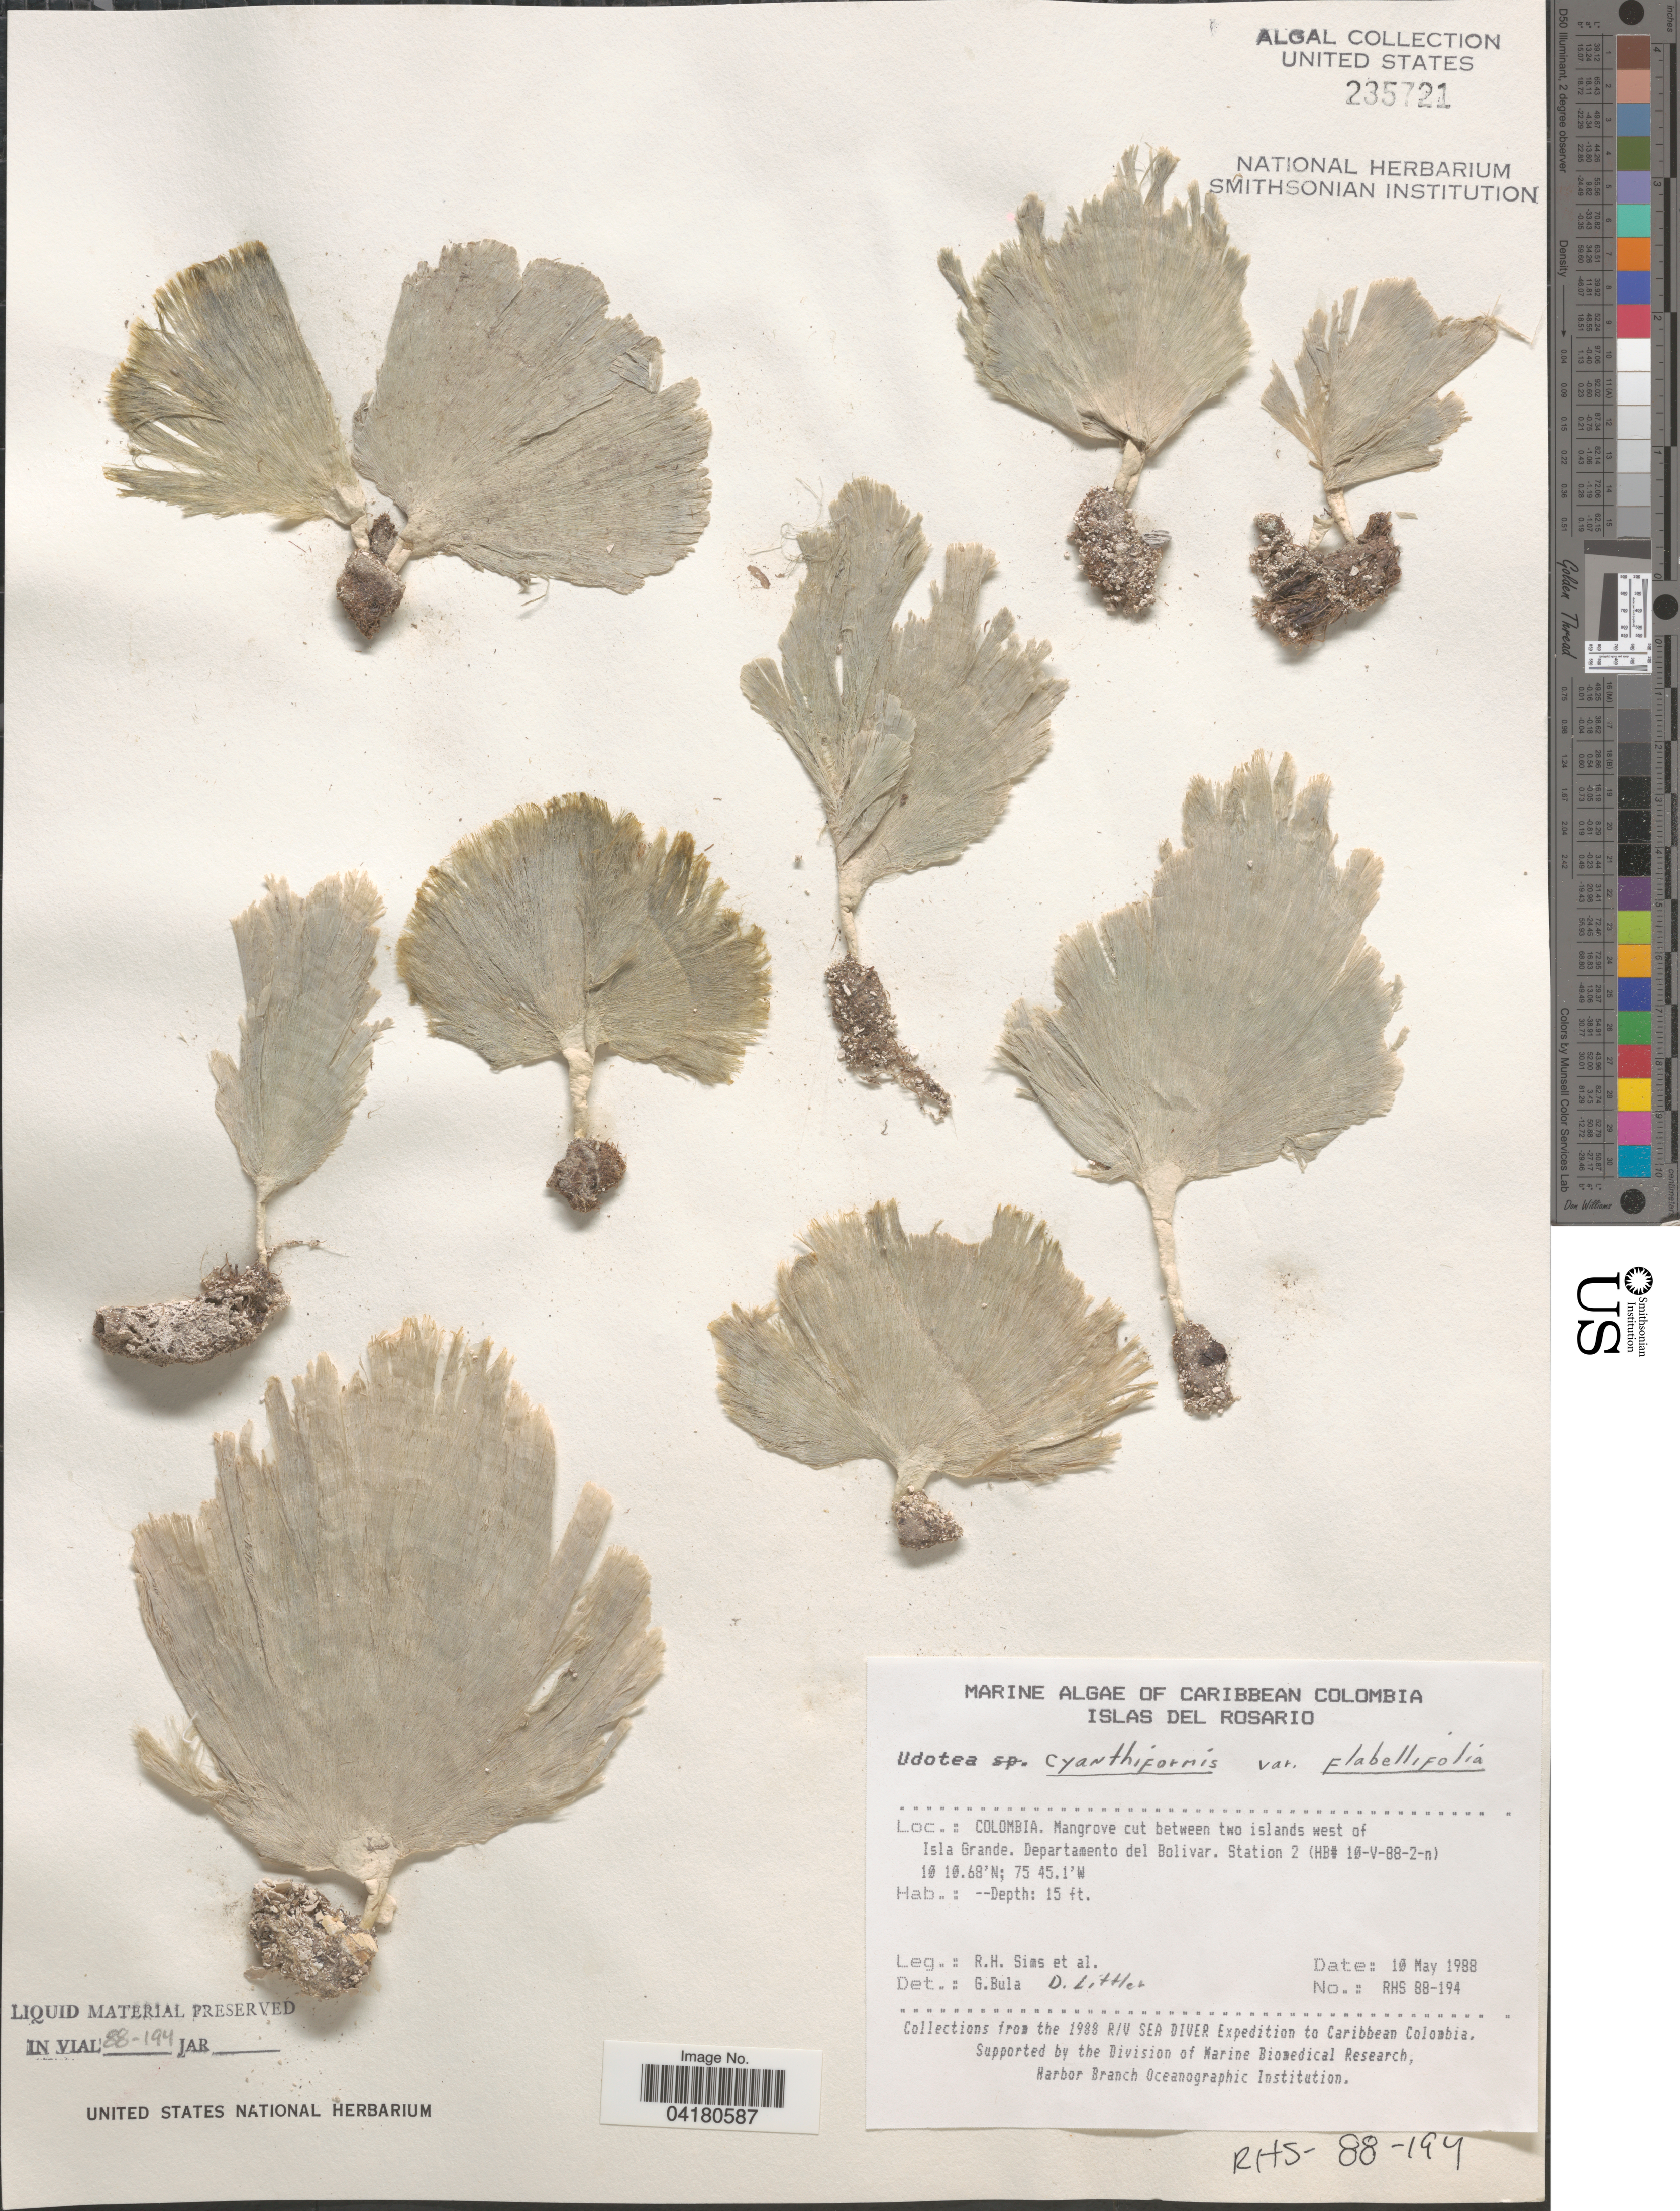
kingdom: Plantae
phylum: Chlorophyta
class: Ulvophyceae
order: Bryopsidales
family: Udoteaceae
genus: Udotea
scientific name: Udotea cyathiformis var. flabellifolia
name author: D.S. Littler & Littler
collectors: R. Sims & et al.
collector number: RHS 88-194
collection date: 1988-05-10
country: Colombia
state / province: Bolívar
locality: Caribbean Colombia. Islas del Rosario. Mangrove cut between two islands west of Isla Grande. Departamento del Bolivar. Station 2 (HB# 10-V-88-2-n). The 1988 R/V Sea Diver Expedition to Caribbean Colombia.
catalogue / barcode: US 235721